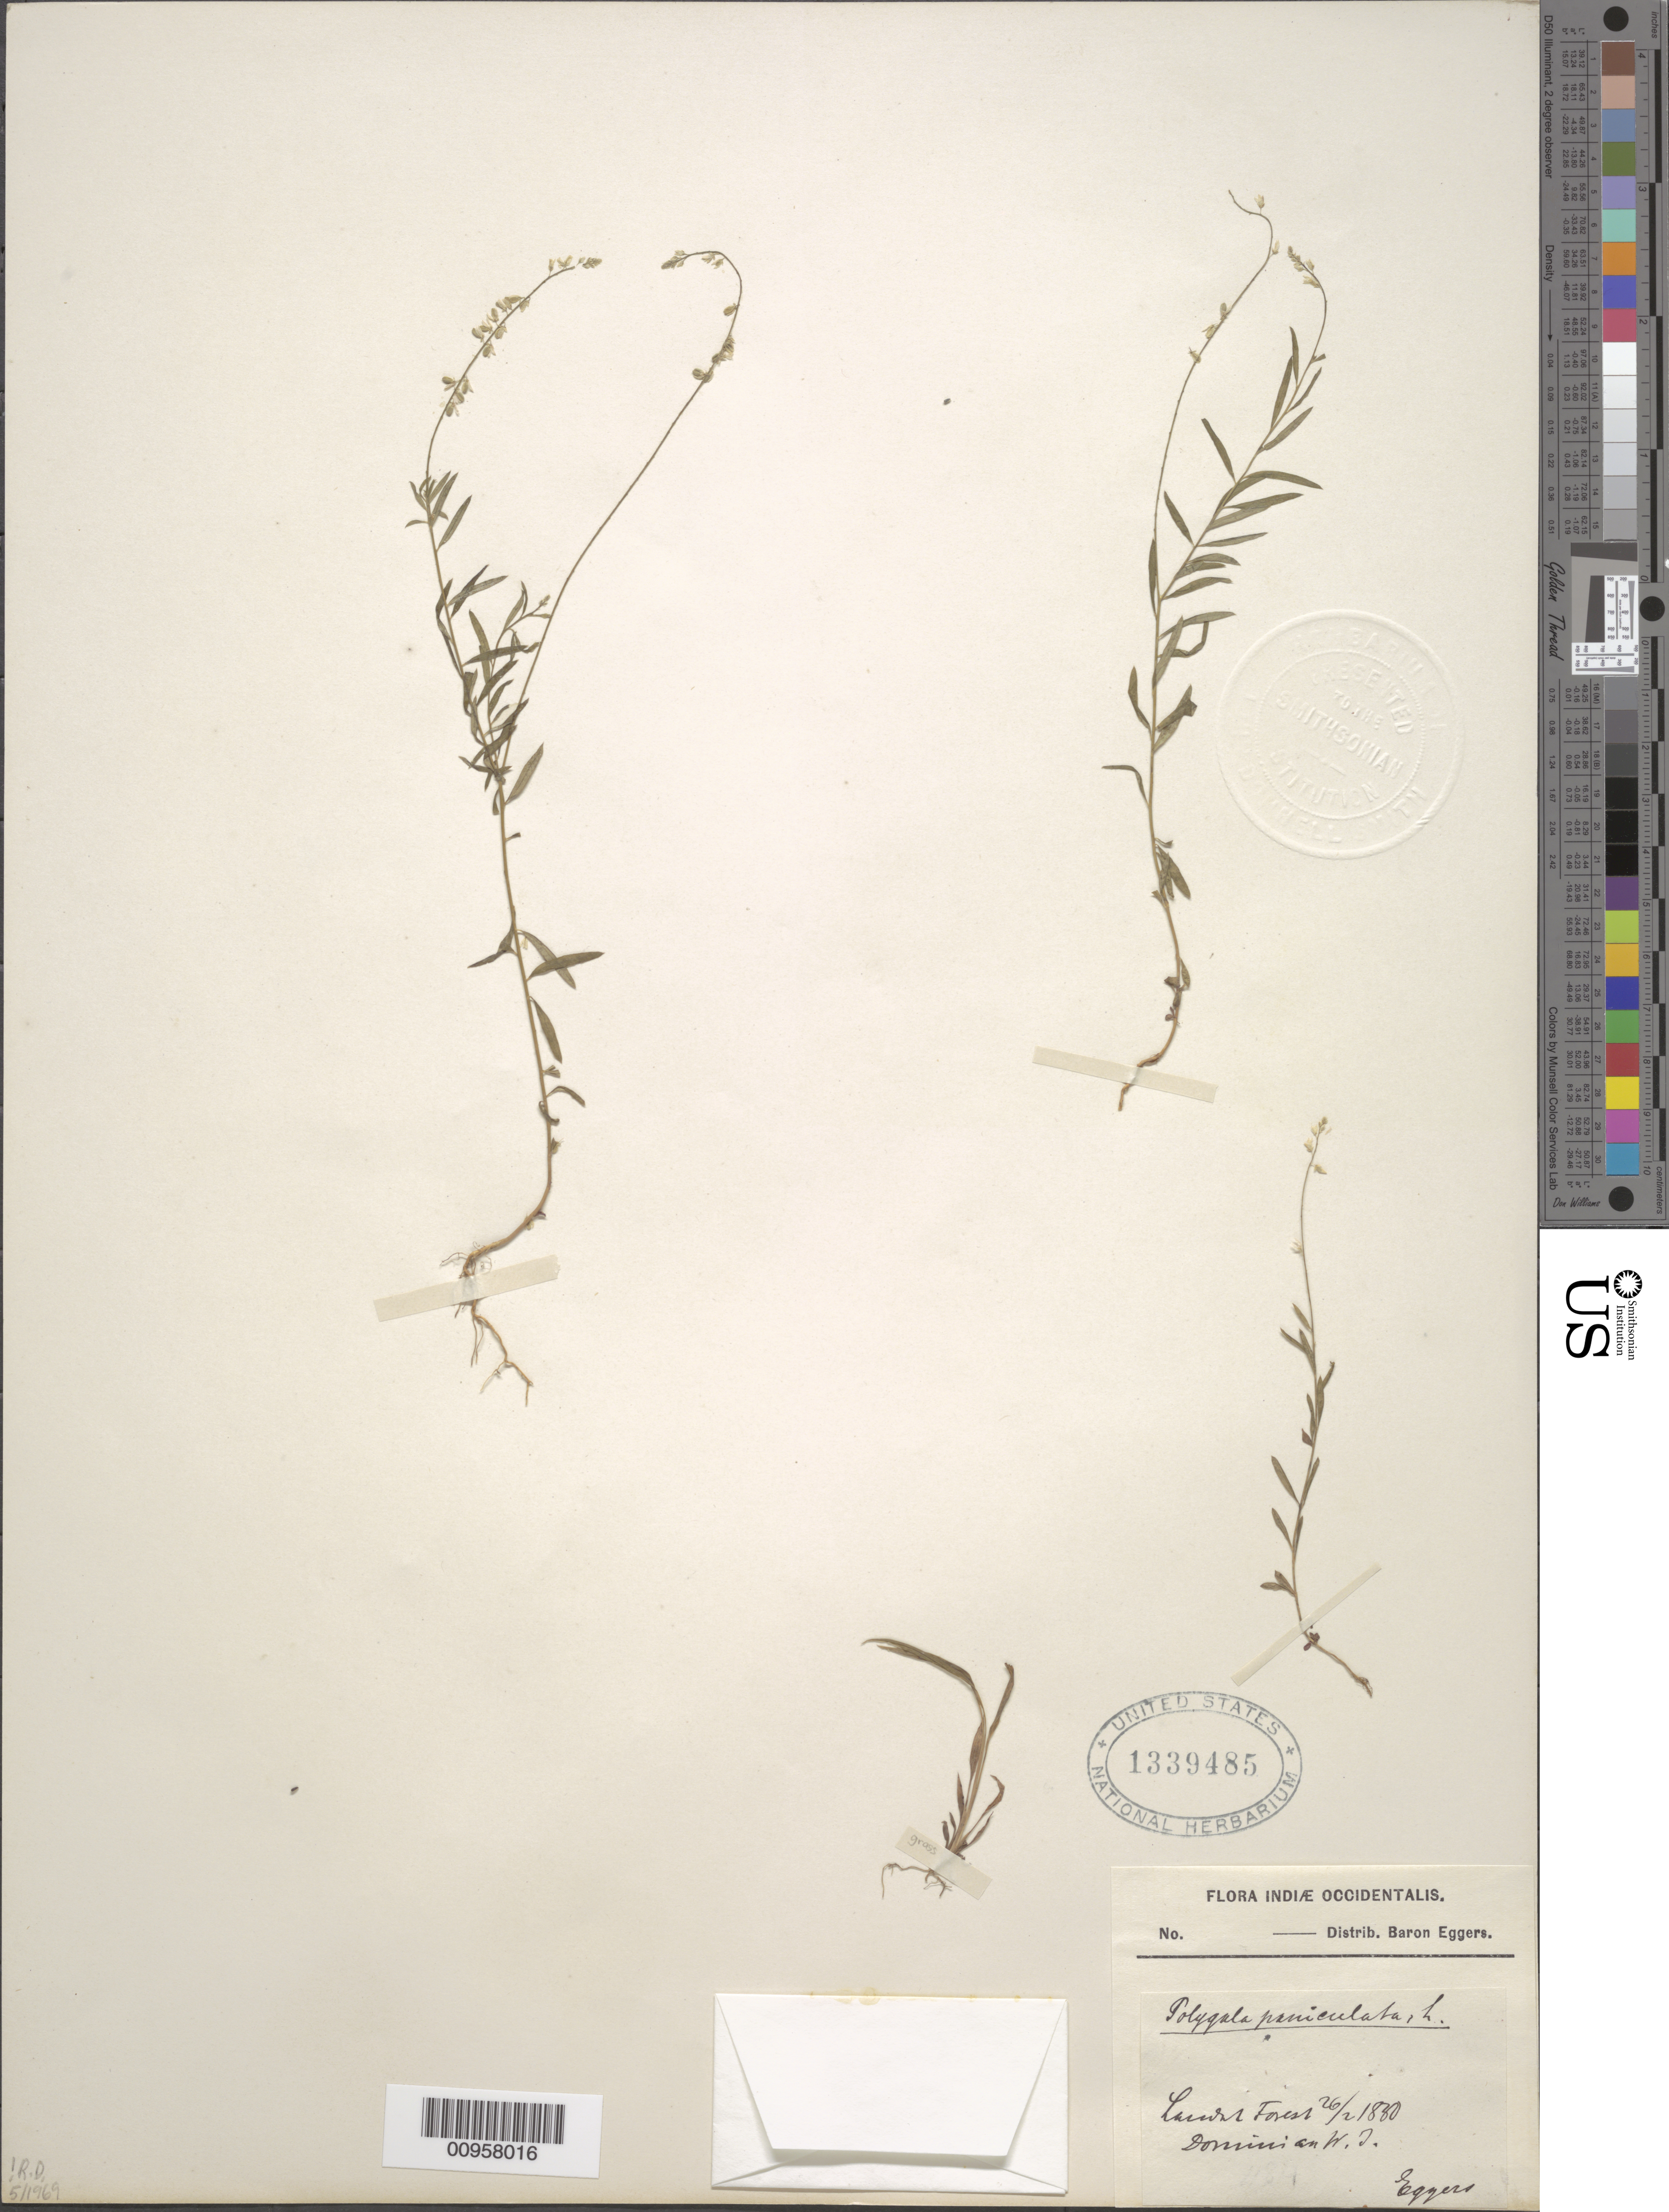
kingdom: Plantae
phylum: Tracheophyta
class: Magnoliopsida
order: Fabales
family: Polygalaceae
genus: Polygala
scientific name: Polygala paniculata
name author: L.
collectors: H. F. A. von Eggers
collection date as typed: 26 Feb 1880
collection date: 1880-02-26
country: Dominica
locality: Laudet Forest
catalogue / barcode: US 1339485